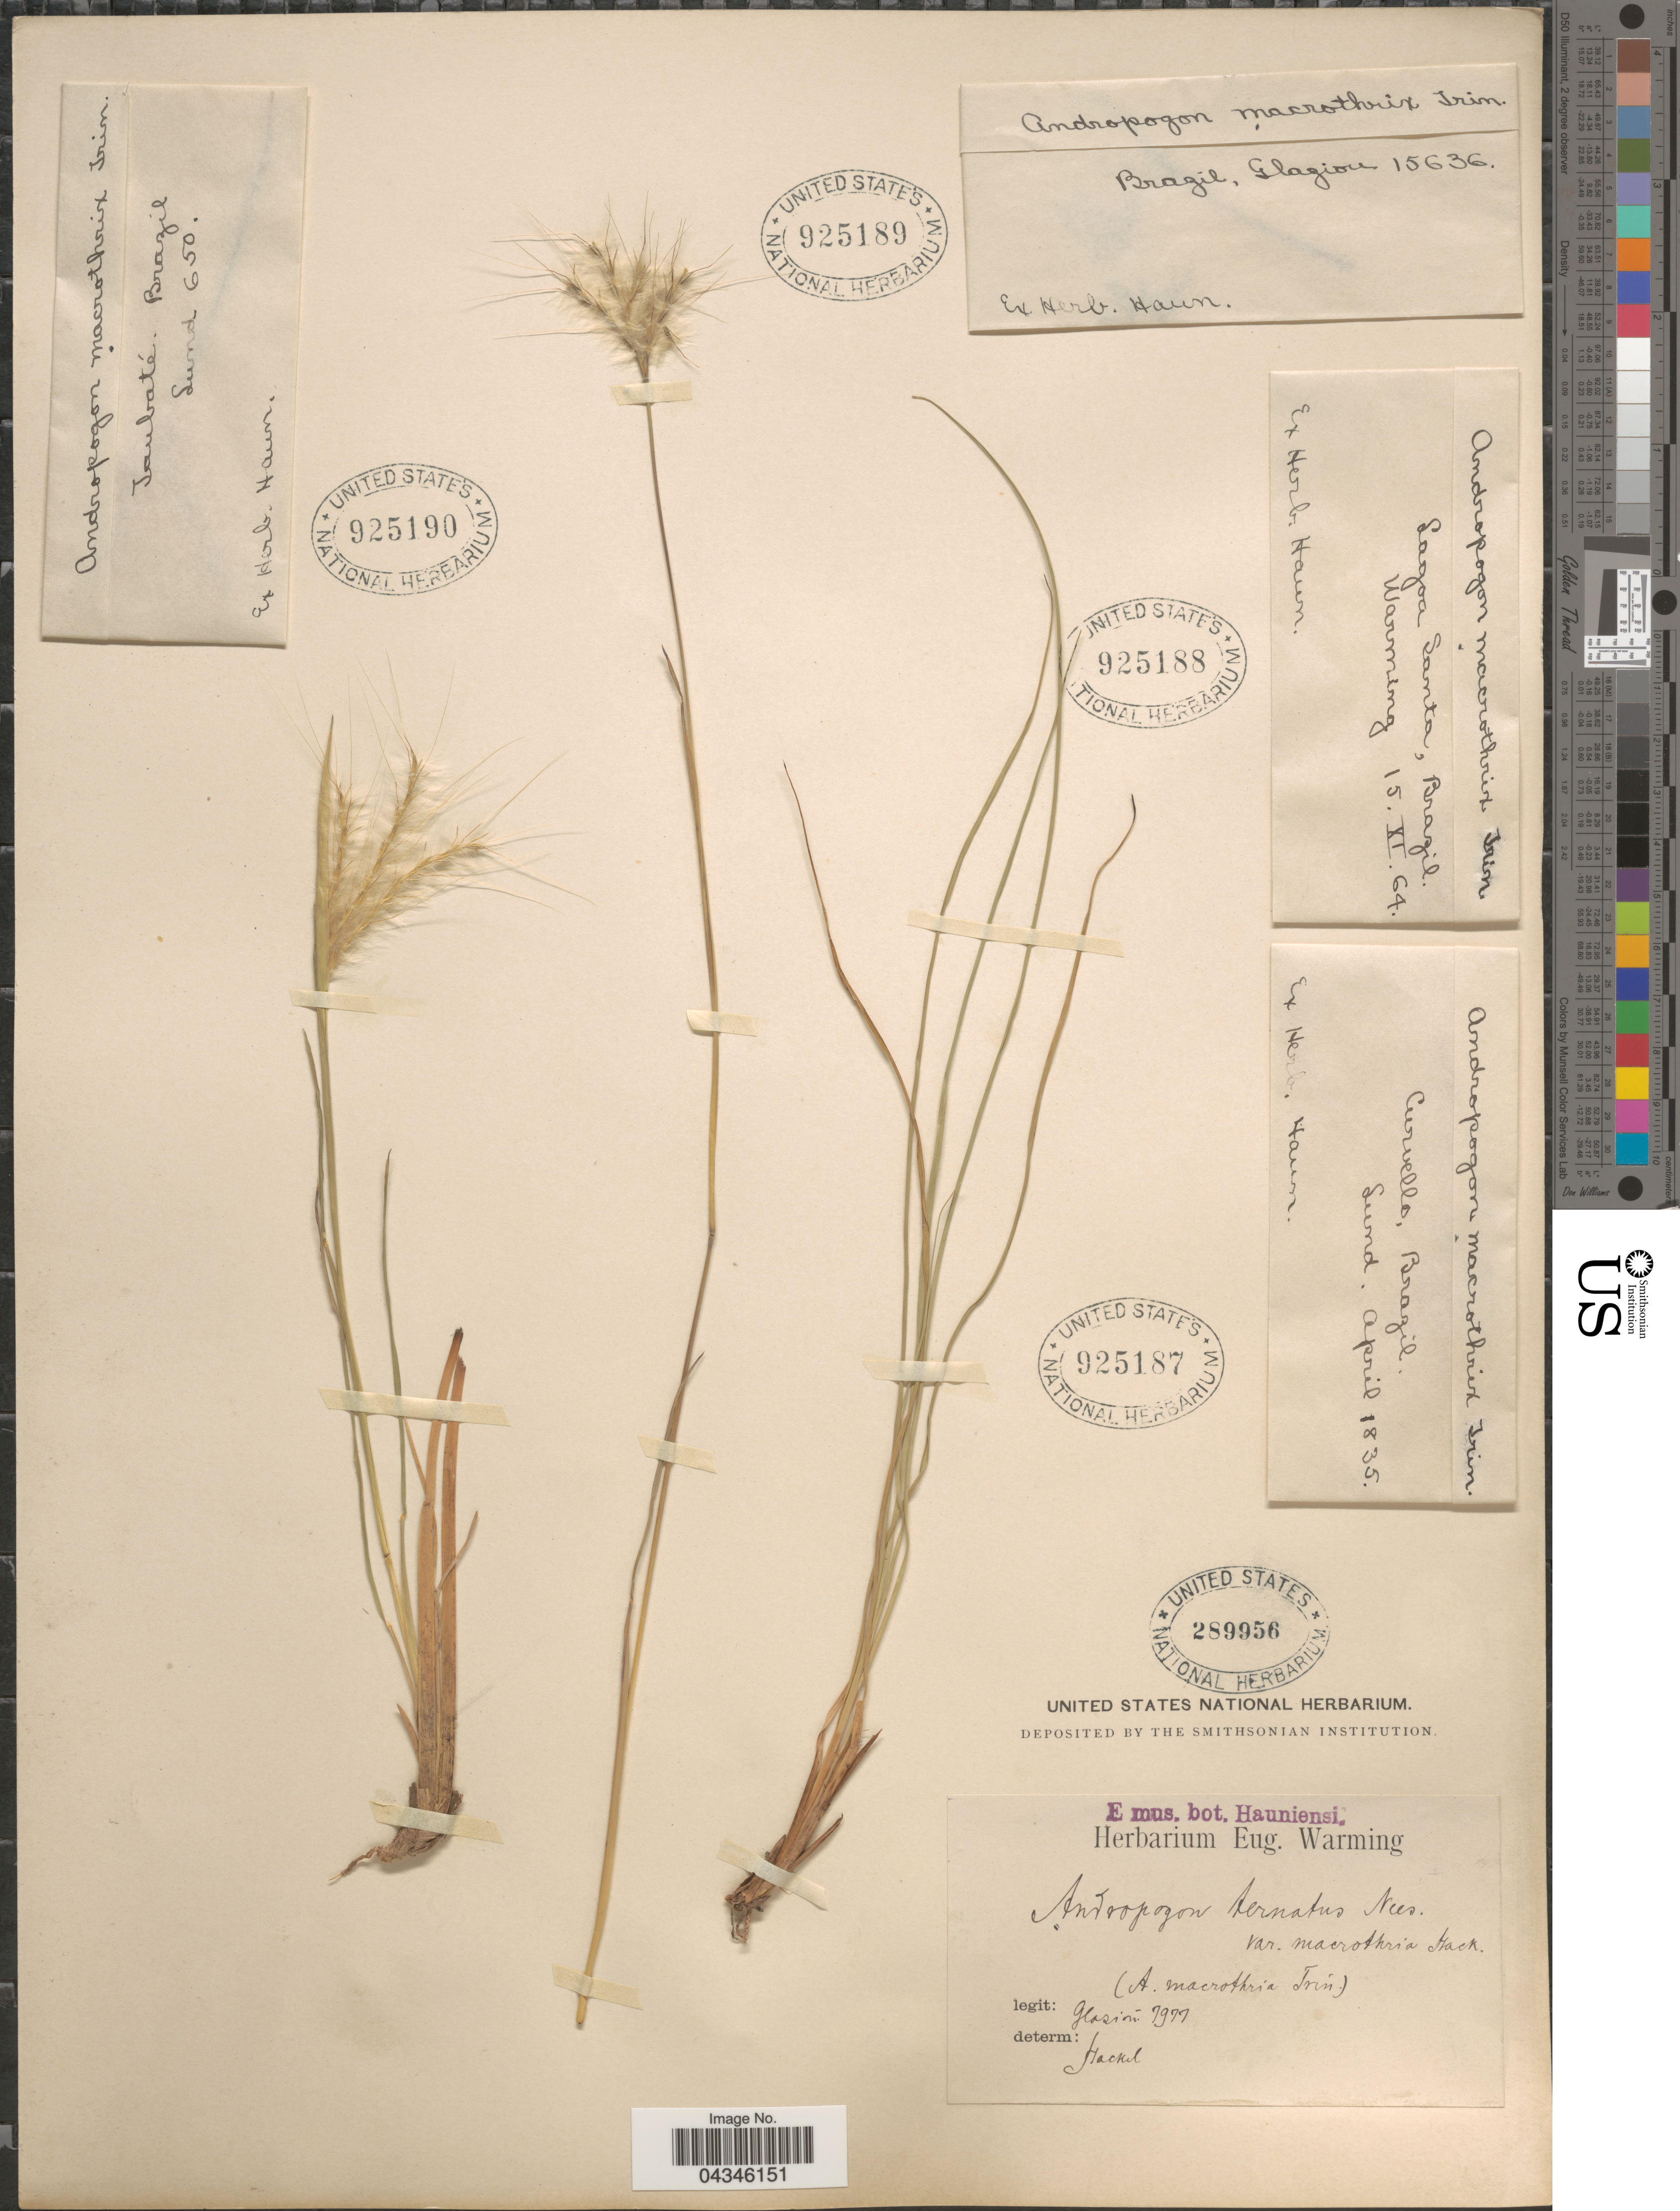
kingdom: Plantae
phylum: Tracheophyta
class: Liliopsida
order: Poales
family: Poaceae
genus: Andropogon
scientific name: Andropogon macrothrix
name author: Trin.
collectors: Glaziou, --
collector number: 7977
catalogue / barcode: US 289956